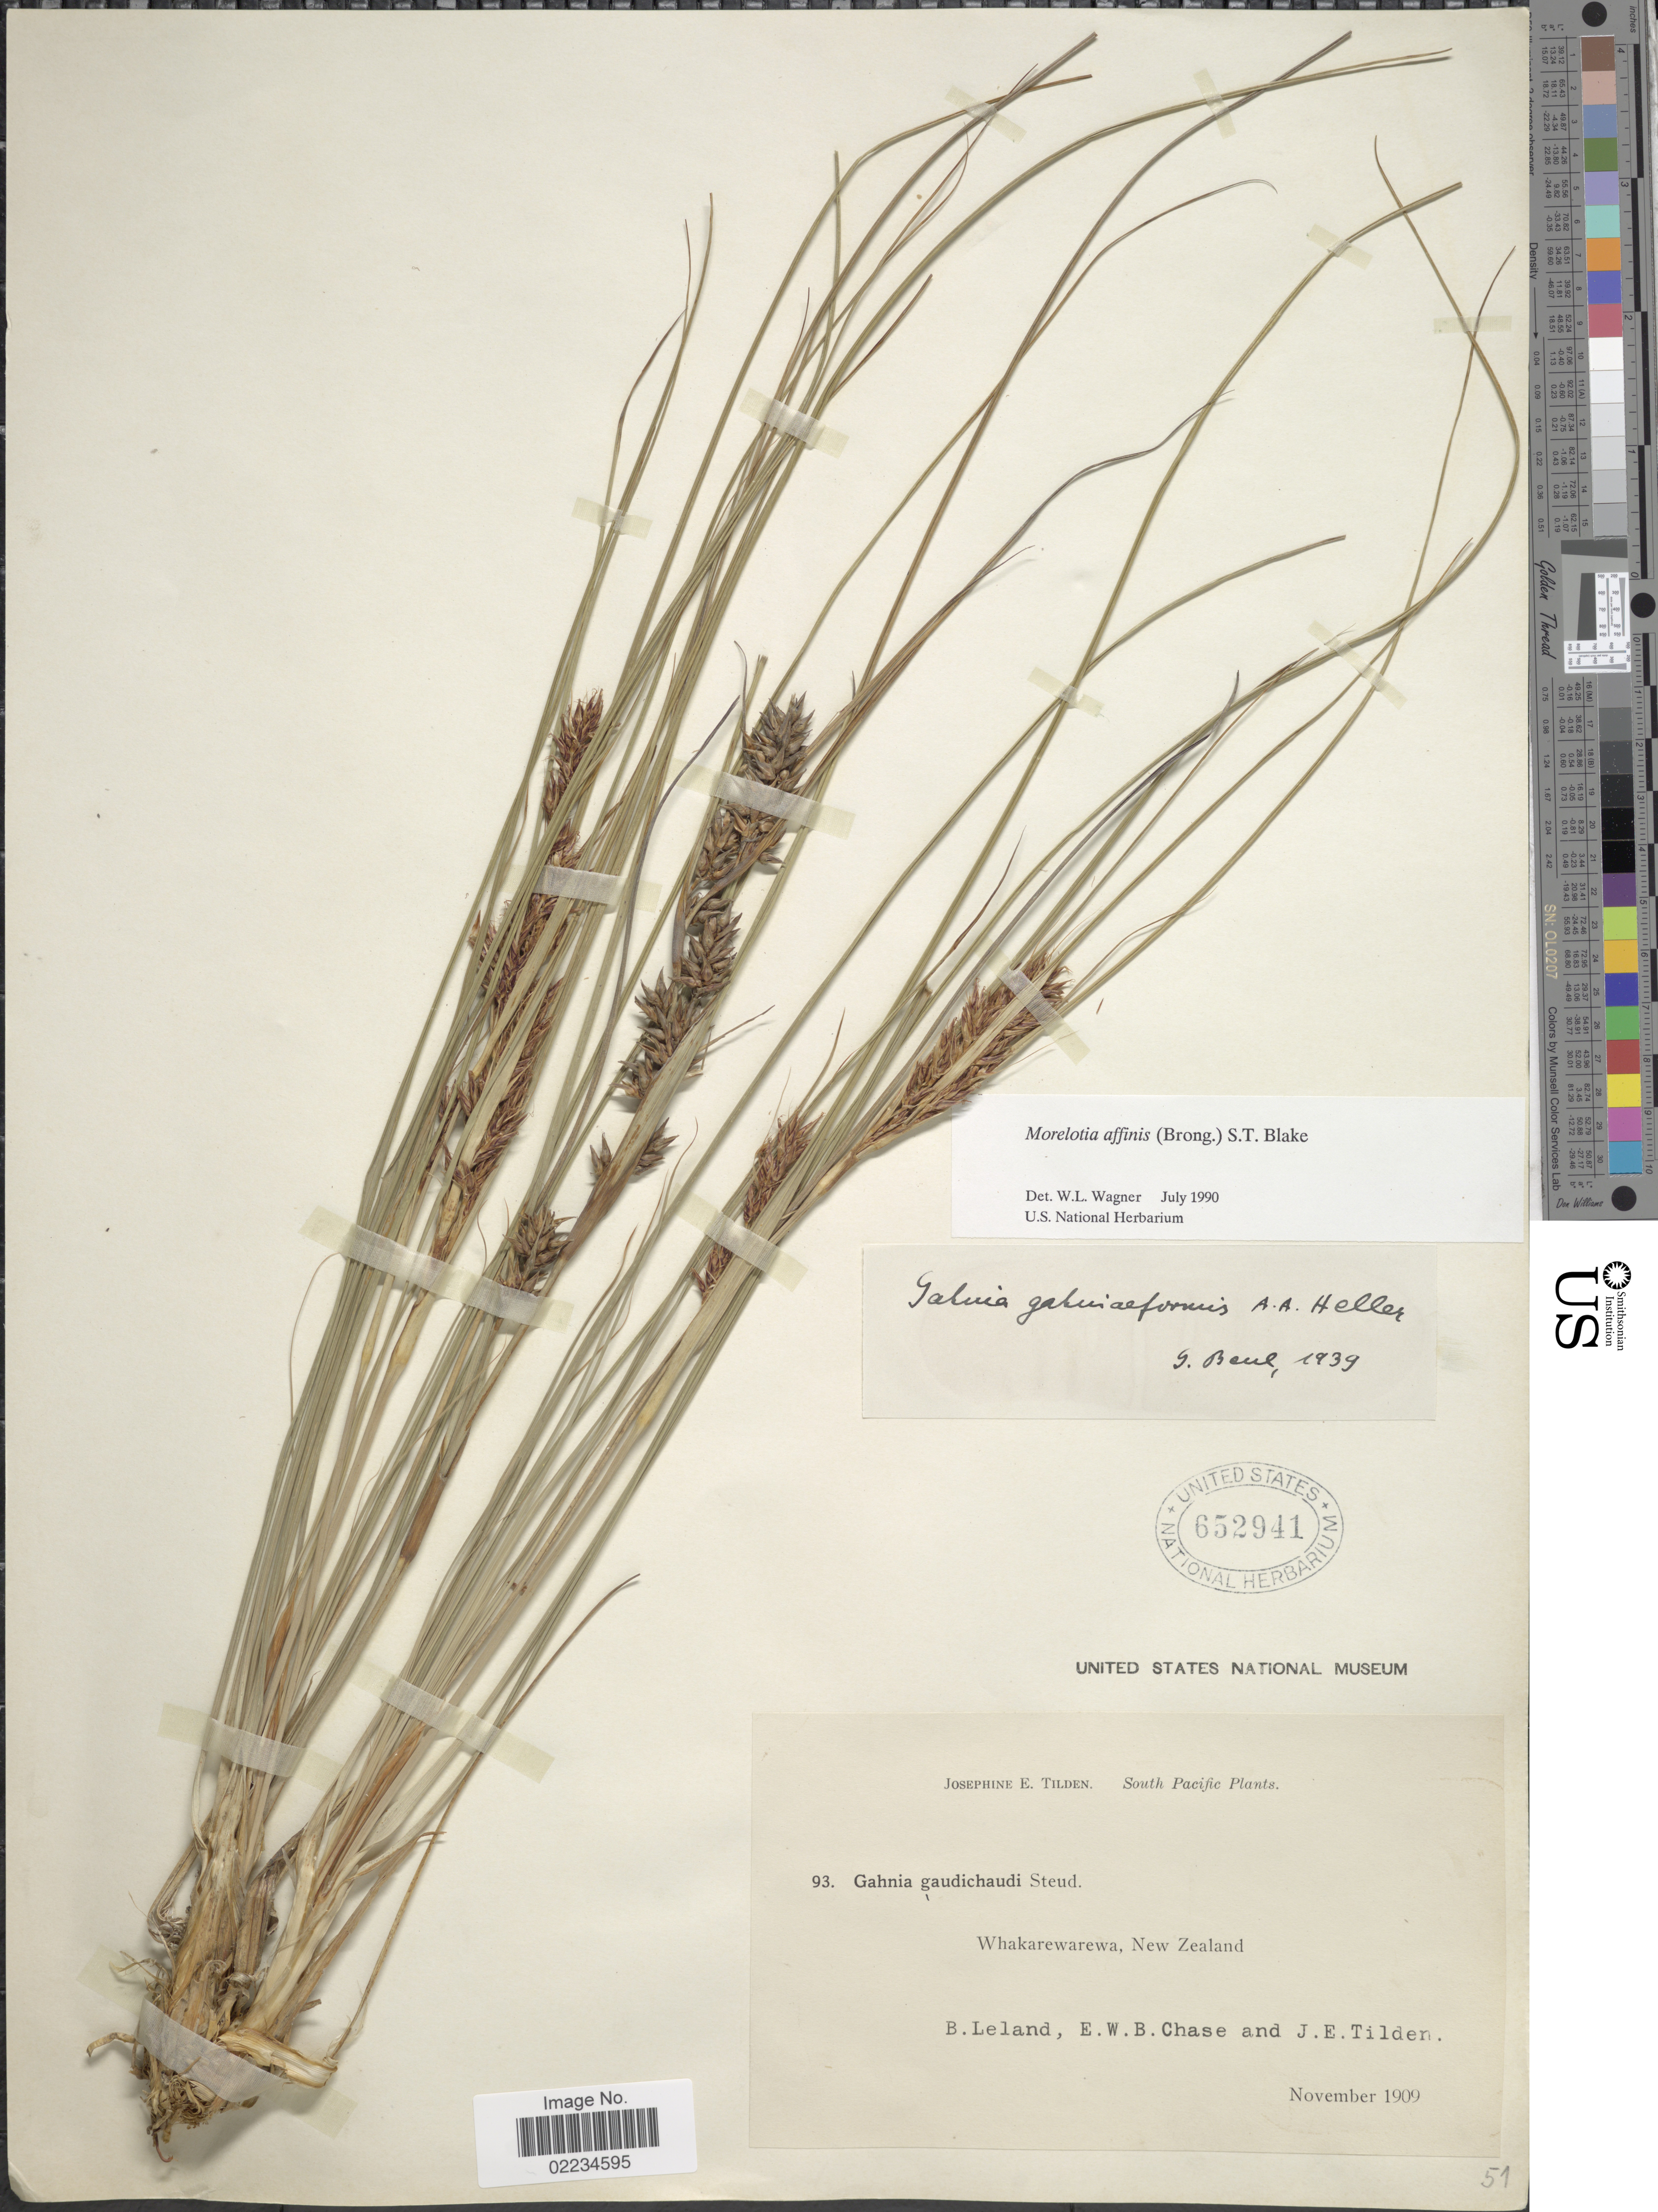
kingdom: Plantae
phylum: Tracheophyta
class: Liliopsida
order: Poales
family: Cyperaceae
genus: Morelotia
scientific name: Morelotia affinis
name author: (Brongn.) S.T. Blake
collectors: B. Leland, E. W. Chase & J. E. Tilden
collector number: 93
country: New Zealand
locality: South Pacific, Whakarewarewa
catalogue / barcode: US 652941